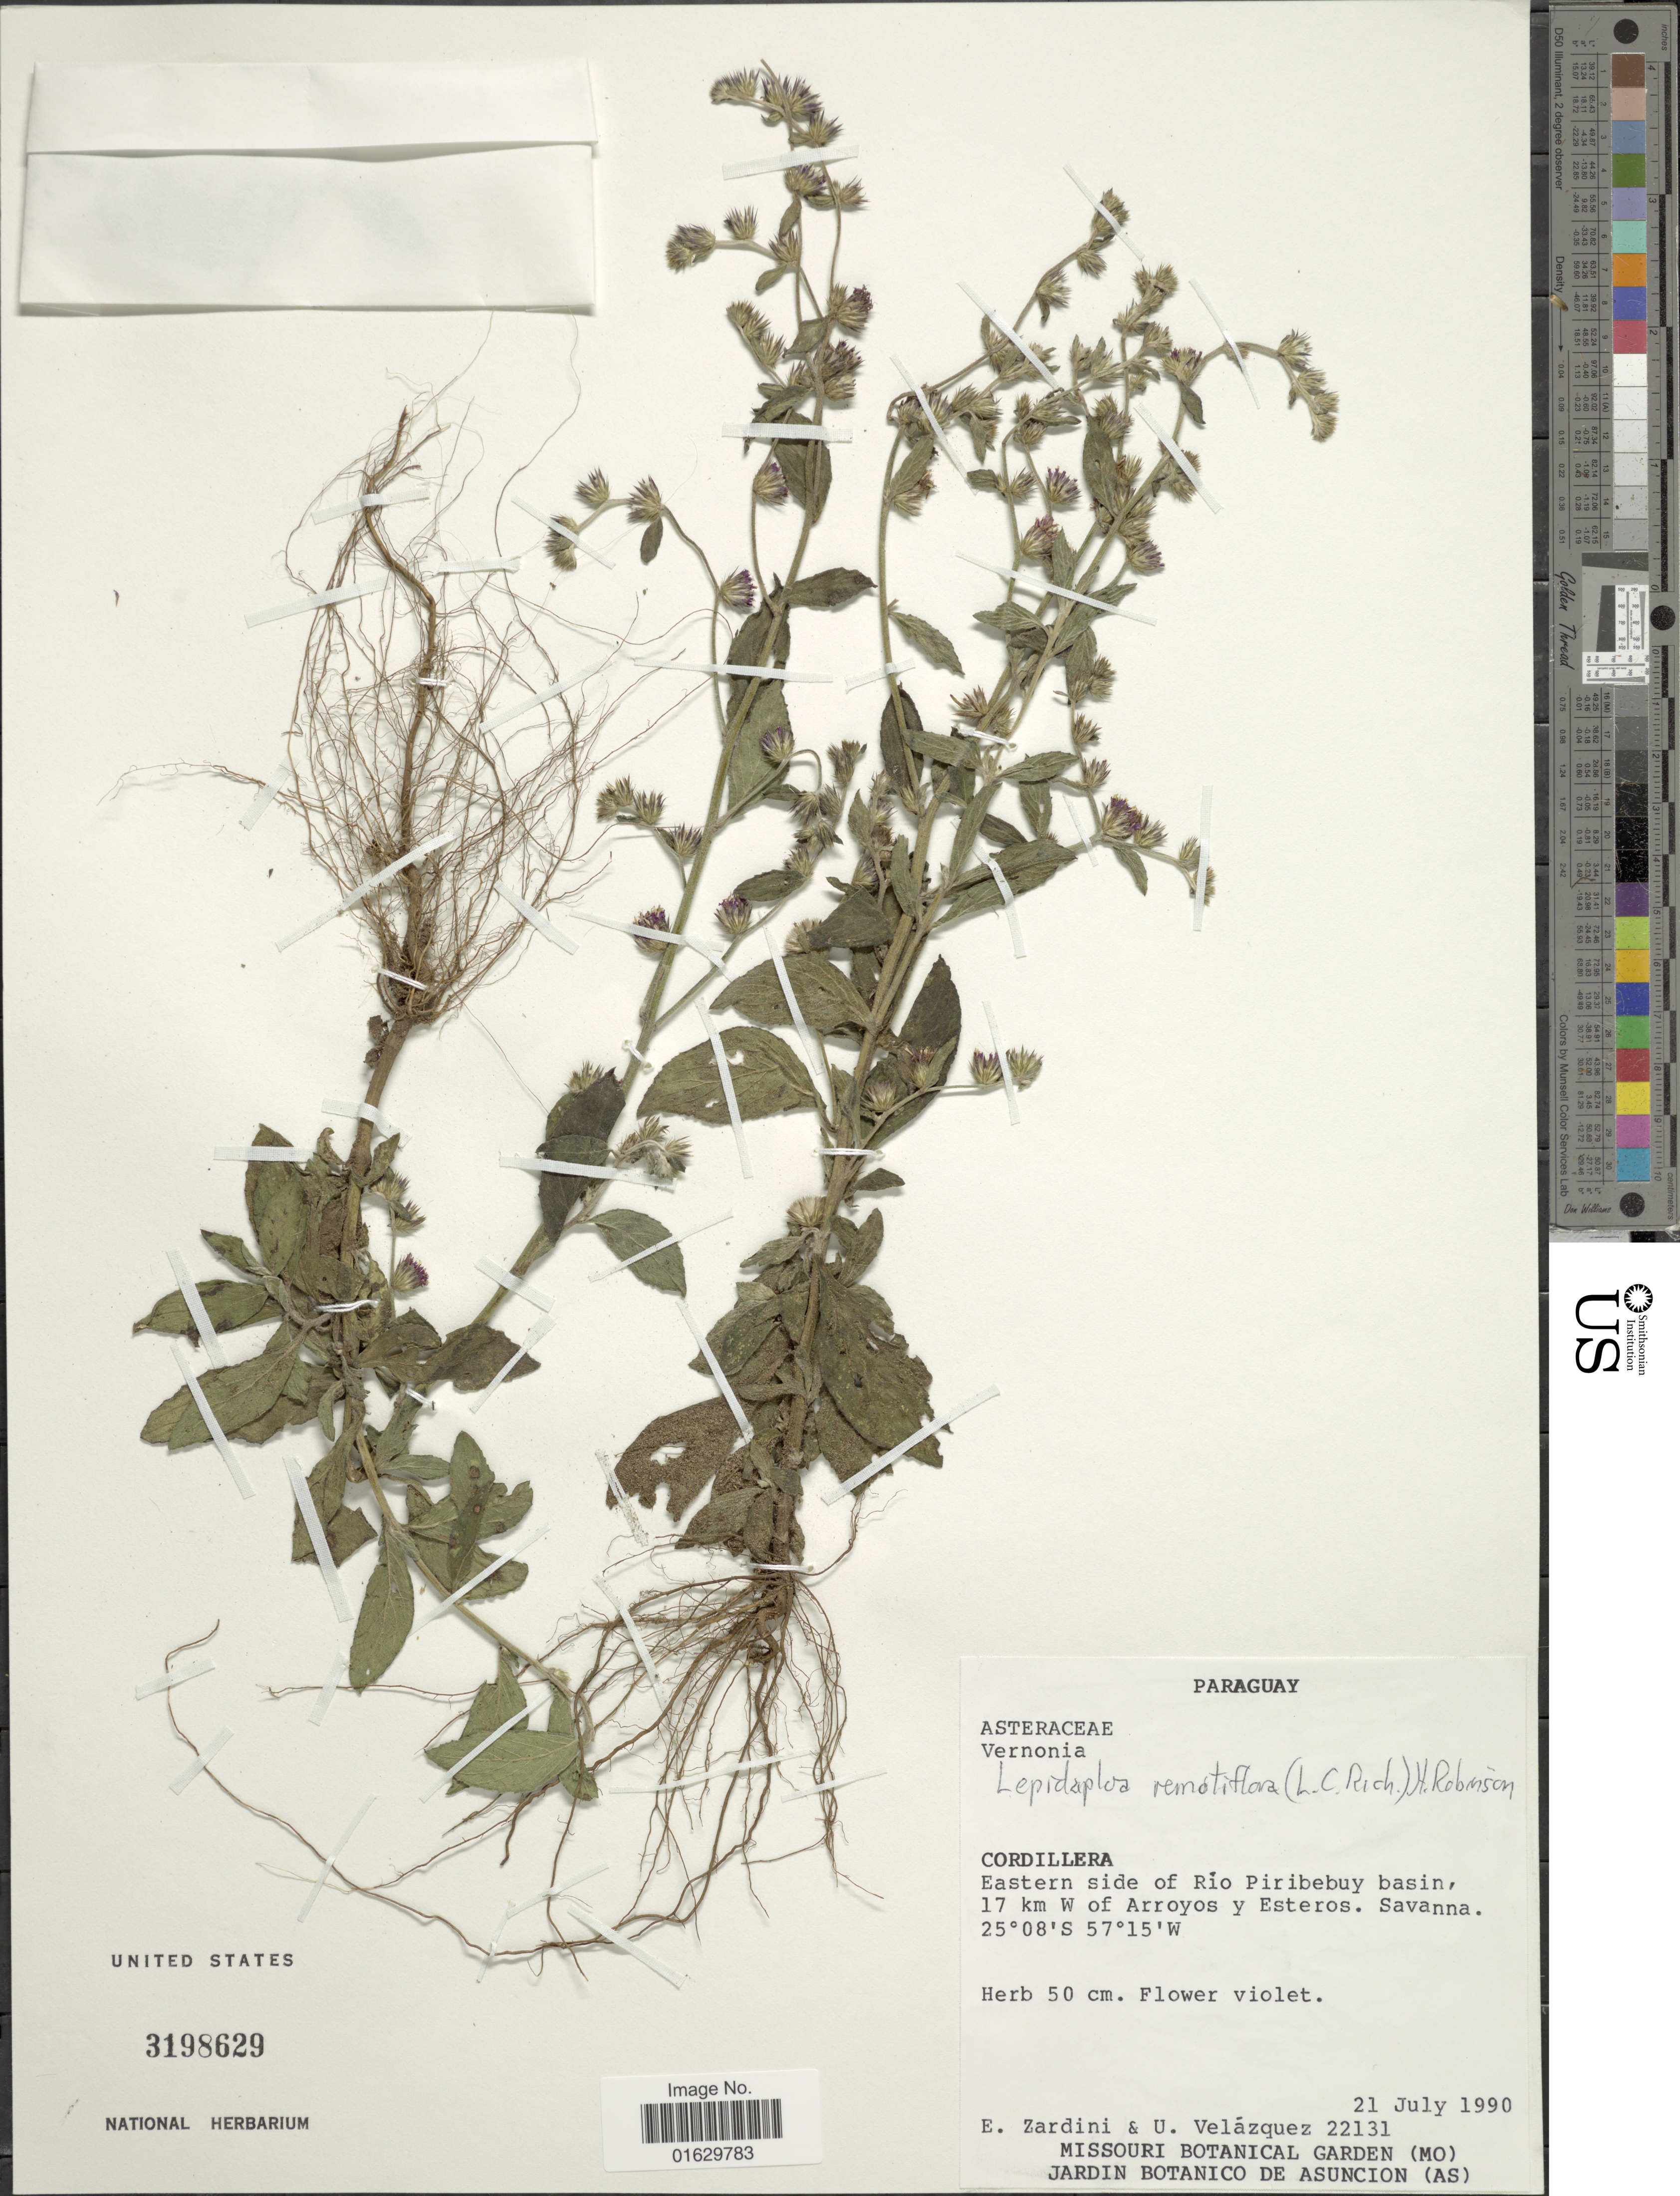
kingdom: Plantae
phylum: Tracheophyta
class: Magnoliopsida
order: Asterales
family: Asteraceae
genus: Lepidaploa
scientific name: Lepidaploa remotiflora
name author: (Rich.) H. Rob.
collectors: E. M. Zardini & U. Velázquez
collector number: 22131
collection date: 1990-07-21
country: Paraguay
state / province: Cordillera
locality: Eastern side of Rio Piribebuy basin, 17 km W of Arroyos y Esteros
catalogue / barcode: US 3198629